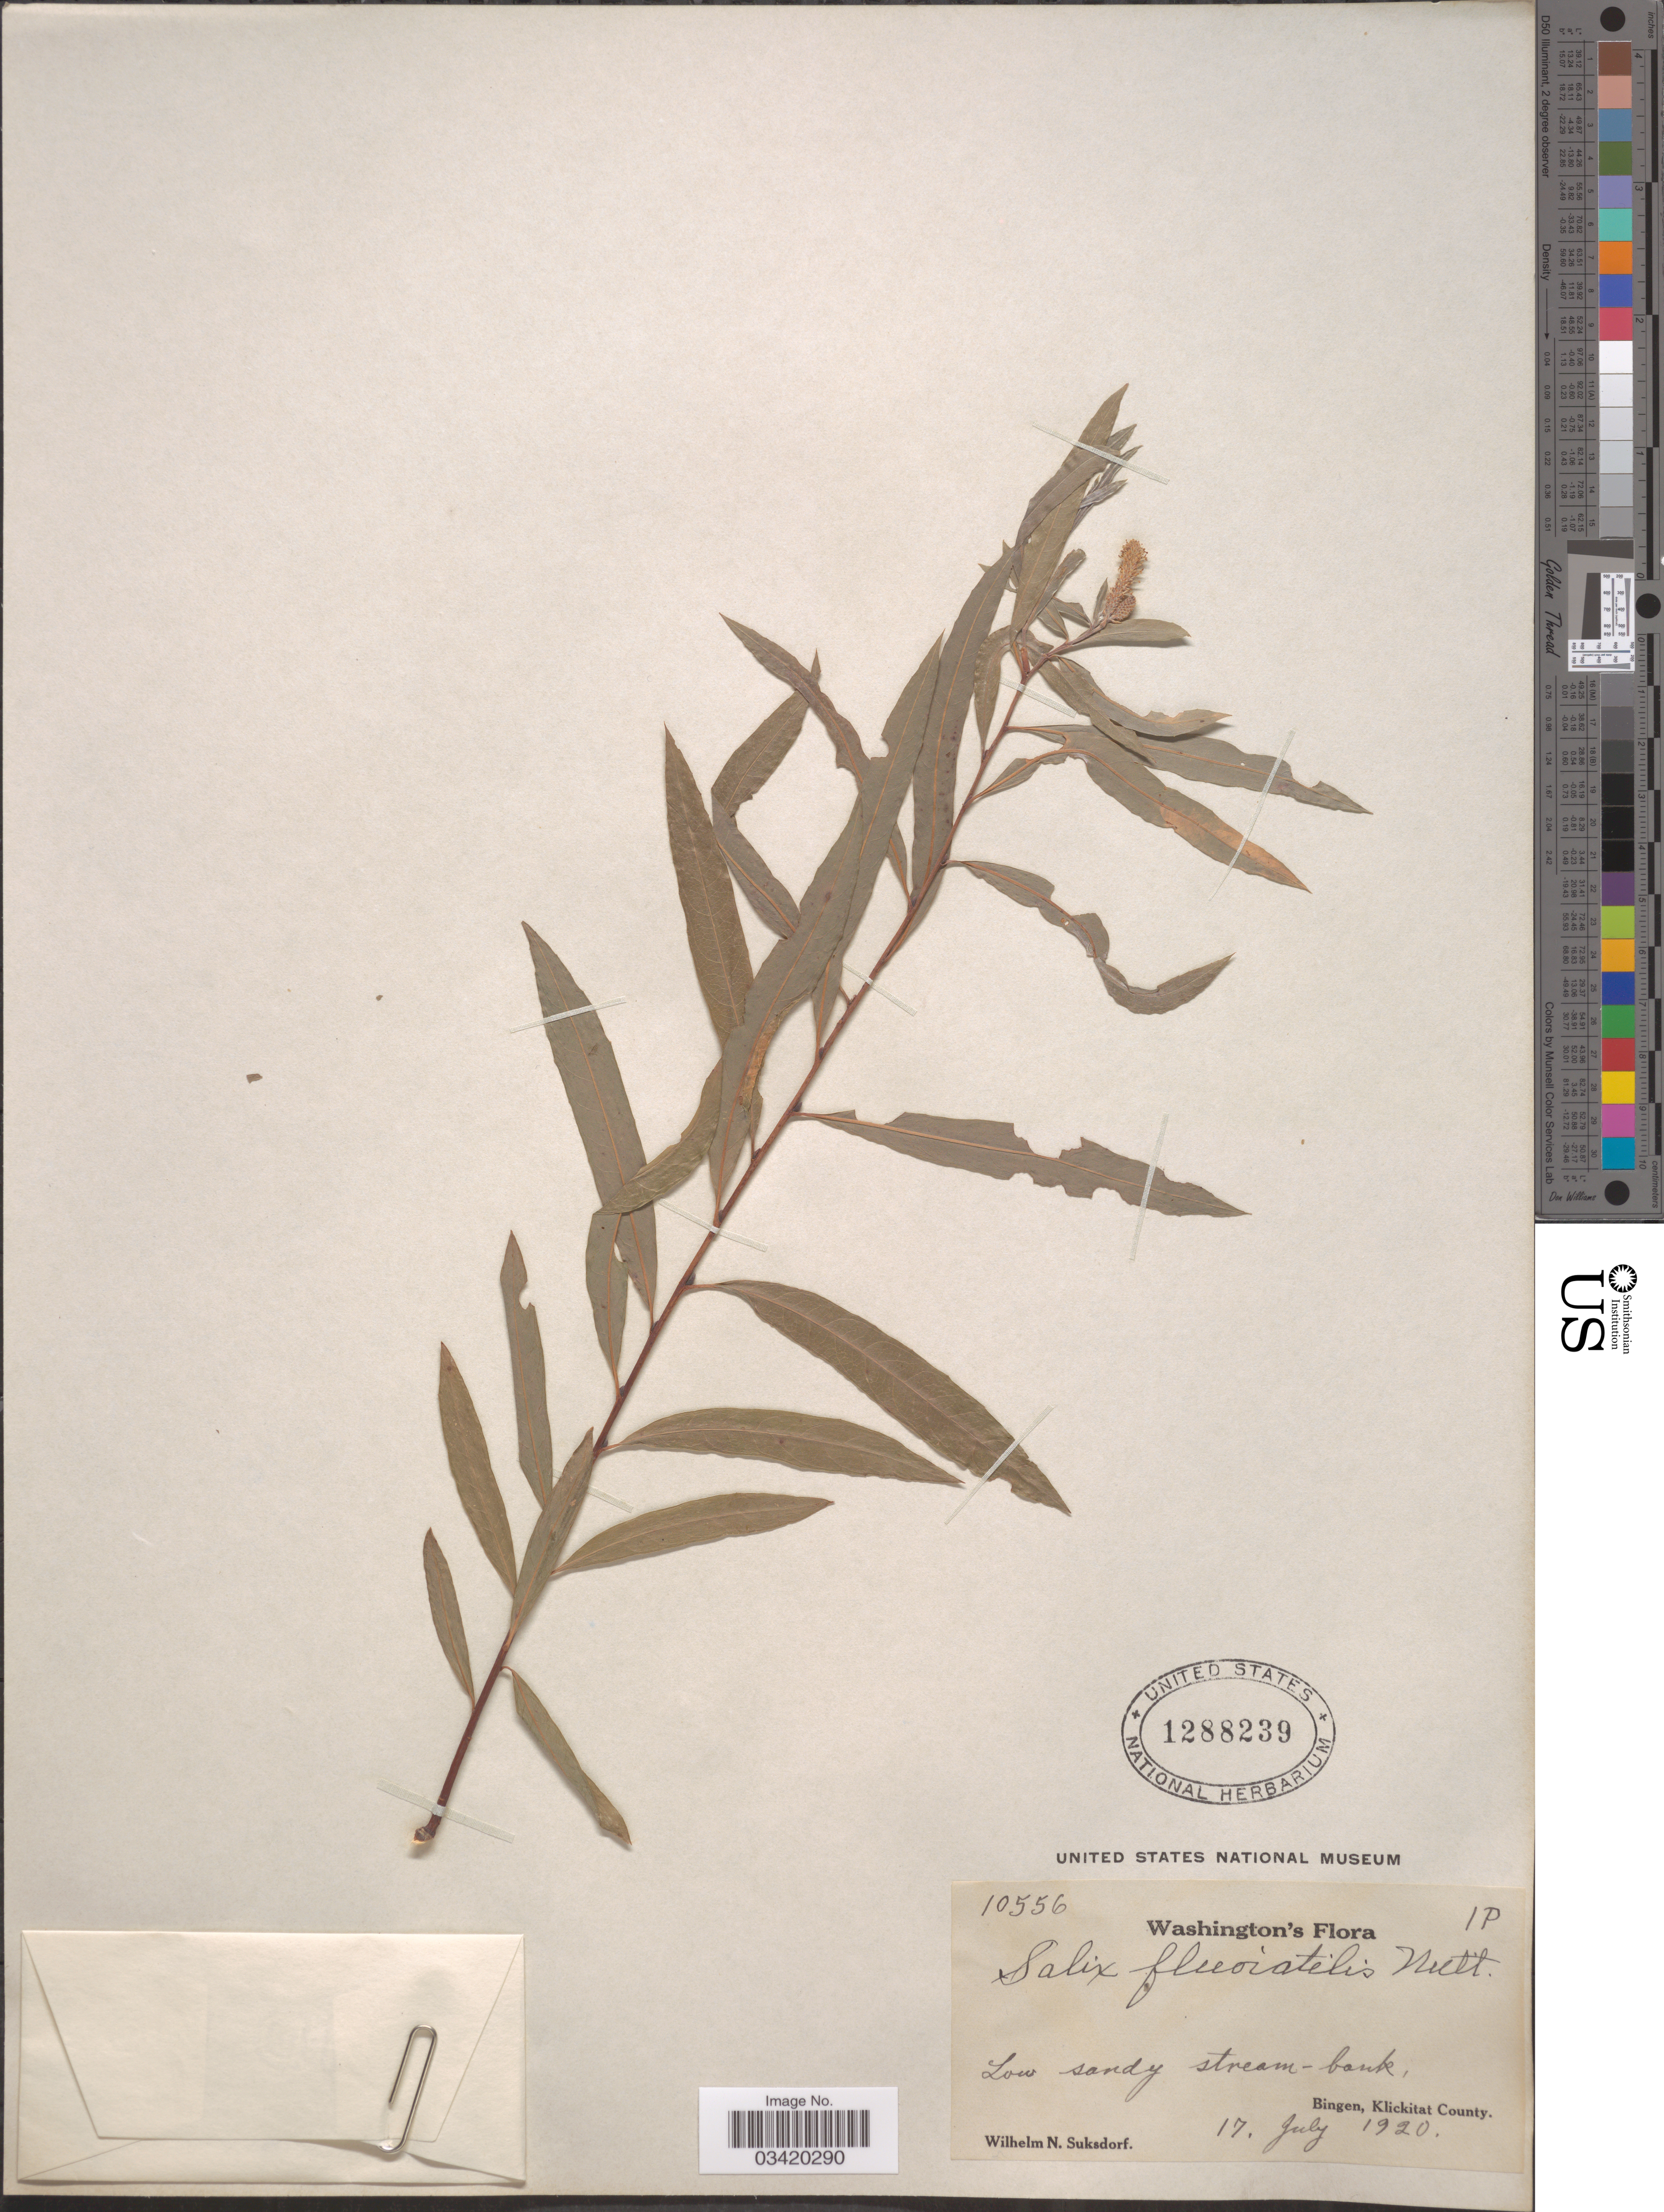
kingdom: Plantae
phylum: Tracheophyta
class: Magnoliopsida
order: Malpighiales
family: Salicaceae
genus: Salix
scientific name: Salix fluviatilis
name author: Nutt.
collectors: W. N. Suksdorf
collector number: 10556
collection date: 1920-07-17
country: United States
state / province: Washington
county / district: Klickitat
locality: Stream-bank, Bingen, Klickitat County.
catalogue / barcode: US 1288239